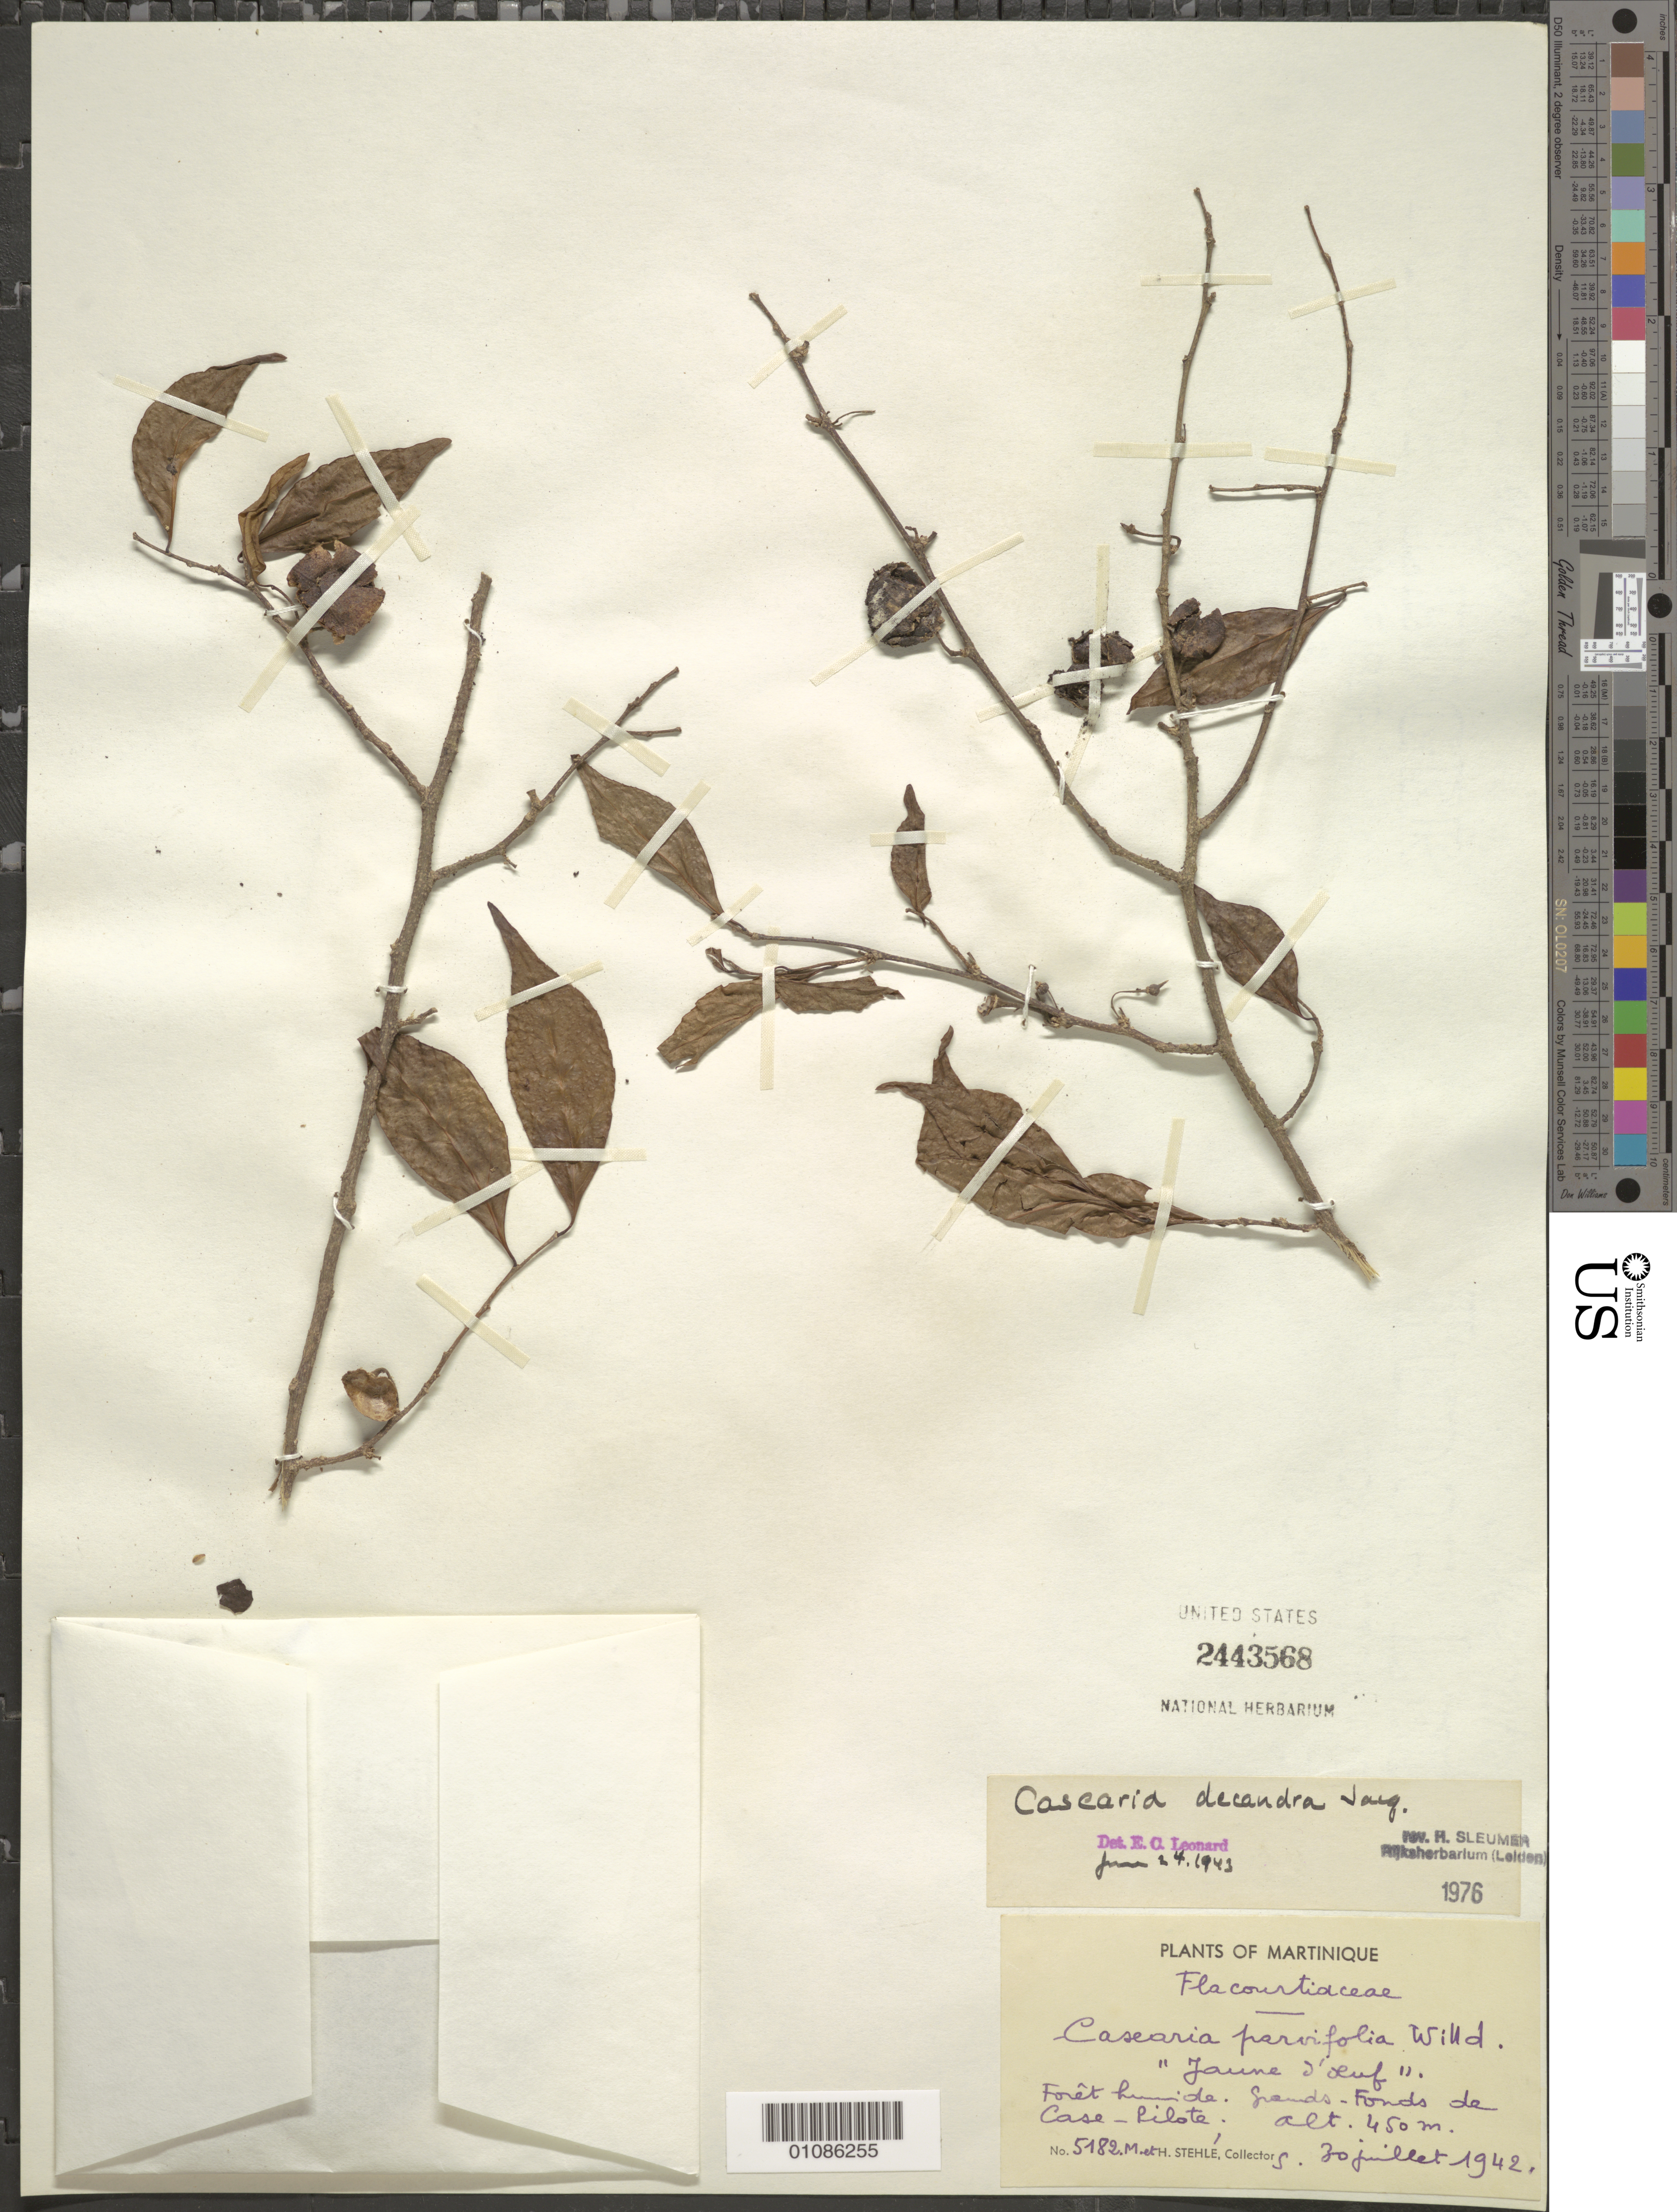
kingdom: Plantae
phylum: Tracheophyta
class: Magnoliopsida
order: Malpighiales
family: Salicaceae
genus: Casearia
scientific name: Casearia decandra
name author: Jacq.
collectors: H. Stehlé & M. Stehlé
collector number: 5182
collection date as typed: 30 Jul 1942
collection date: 1942-07-30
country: Martinique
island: Martinique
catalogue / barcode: US 2443568